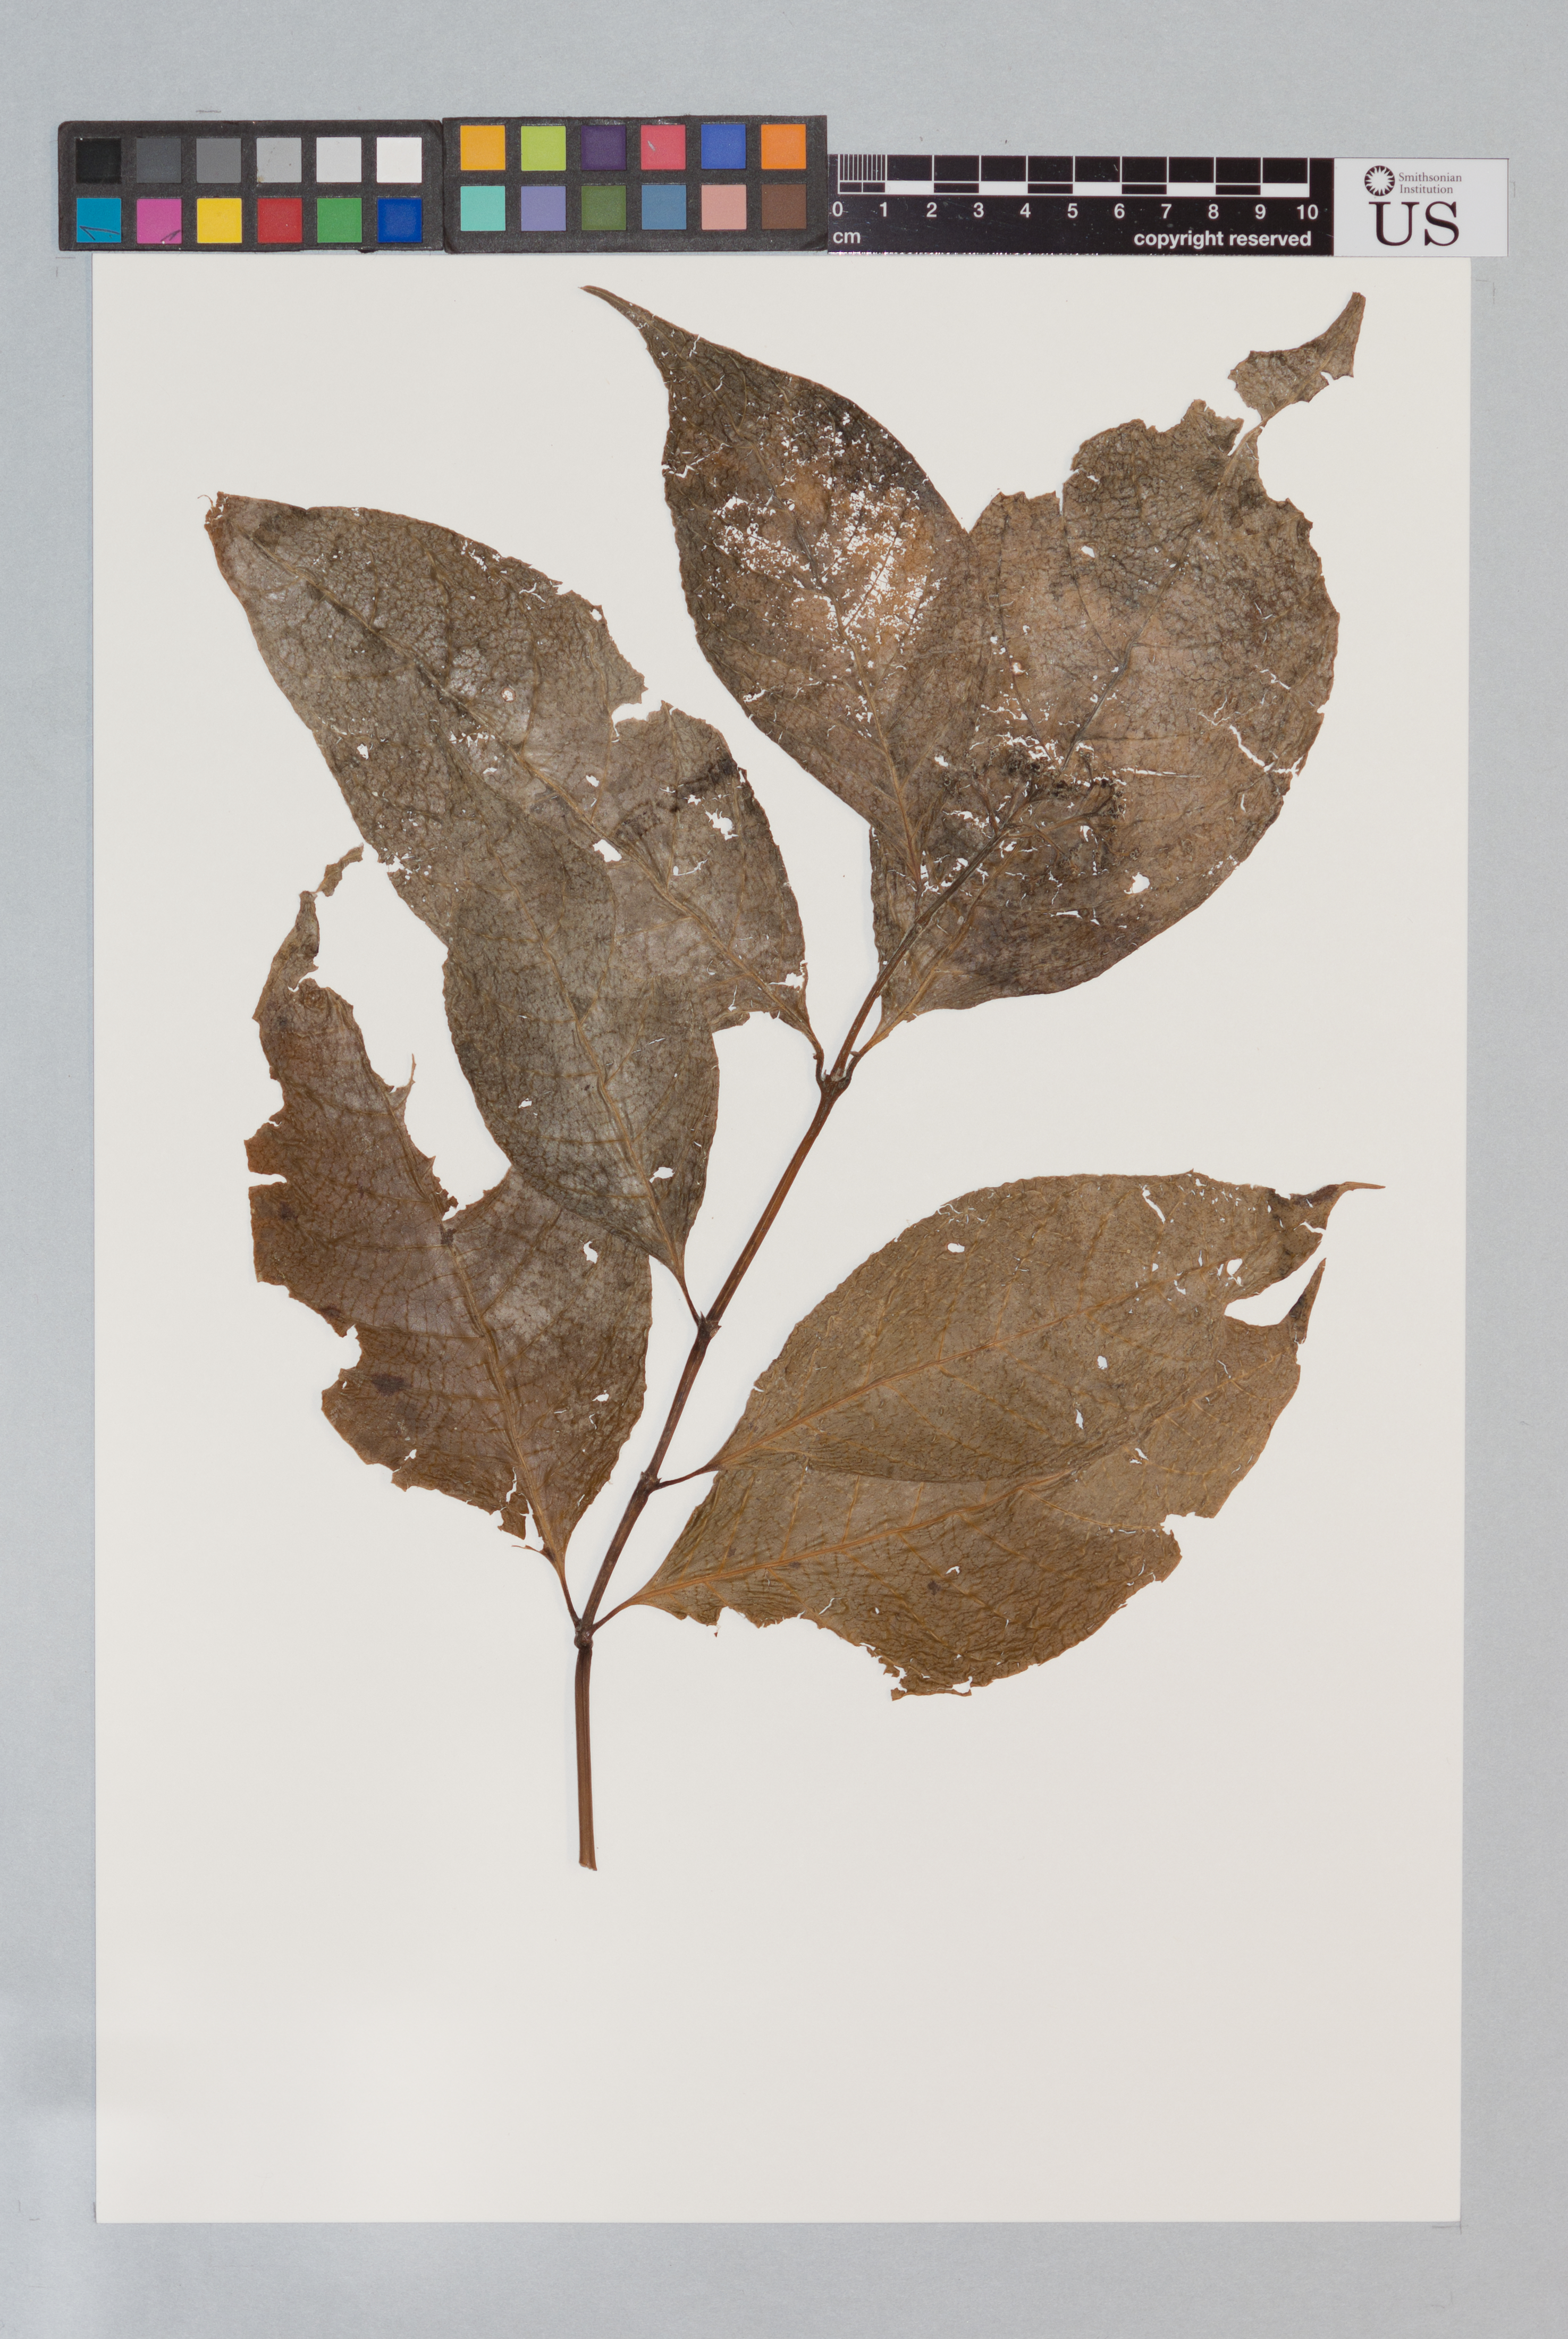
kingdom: Plantae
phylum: Tracheophyta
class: Magnoliopsida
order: Gentianales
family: Rubiaceae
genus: Psychotria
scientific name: Psychotria bahiensis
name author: DC.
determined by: Kirkbride, J. H.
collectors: J. J. Pipoly & H. Lall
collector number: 8041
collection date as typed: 25 July 1986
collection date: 1986-07-25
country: Guyana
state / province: Barima-Waini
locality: Barima River 15 mi E of Arakaka, just E of Tenapu Creek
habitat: Tall, wet forest dominated by Bombacaceae and Lecythidaceae with lianas. Terra firma with scattered granite boulders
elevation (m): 30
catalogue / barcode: US 3131310